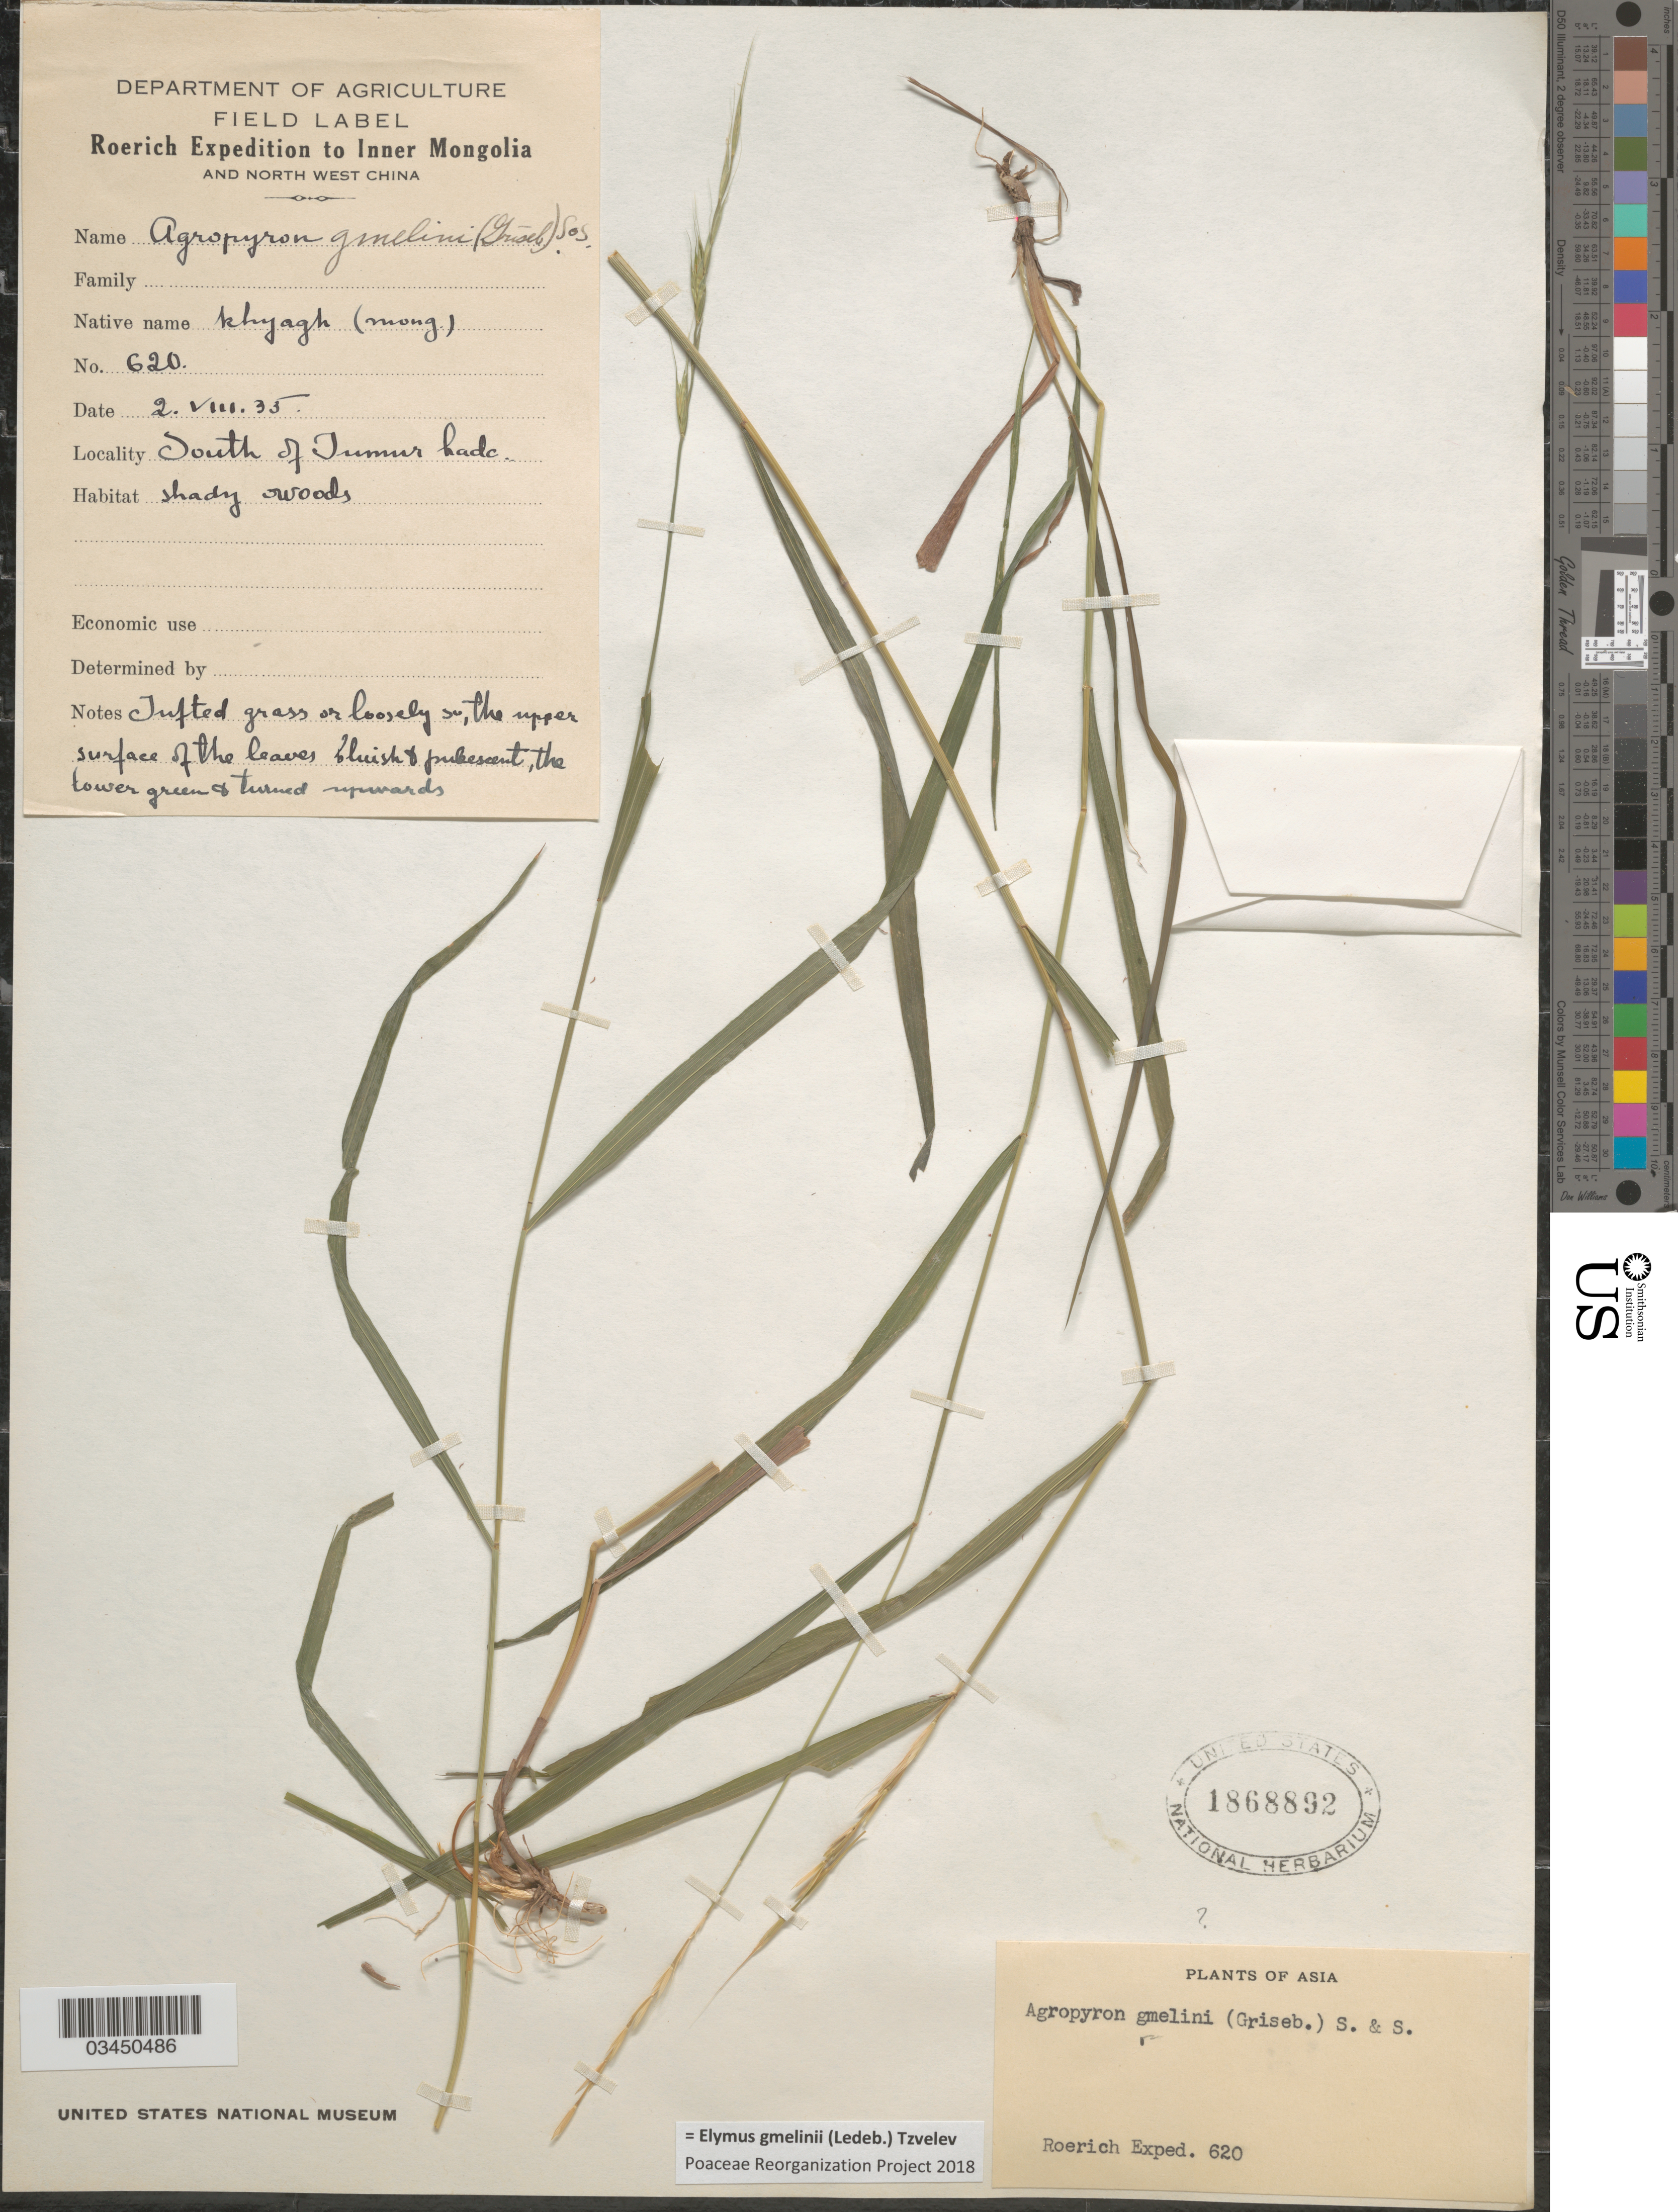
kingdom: Plantae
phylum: Tracheophyta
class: Liliopsida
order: Poales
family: Poaceae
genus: Elymus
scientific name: Elymus gmelinii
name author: (Ledeb.) Tzvelev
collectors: Roerich Expedition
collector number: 620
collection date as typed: Transcribed d/m/y: 2/8/35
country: China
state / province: Nei Monggol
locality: Inner Mongolia and North West China. South of Jumur [interpreted] hada. Shady woods.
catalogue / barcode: US 1868892